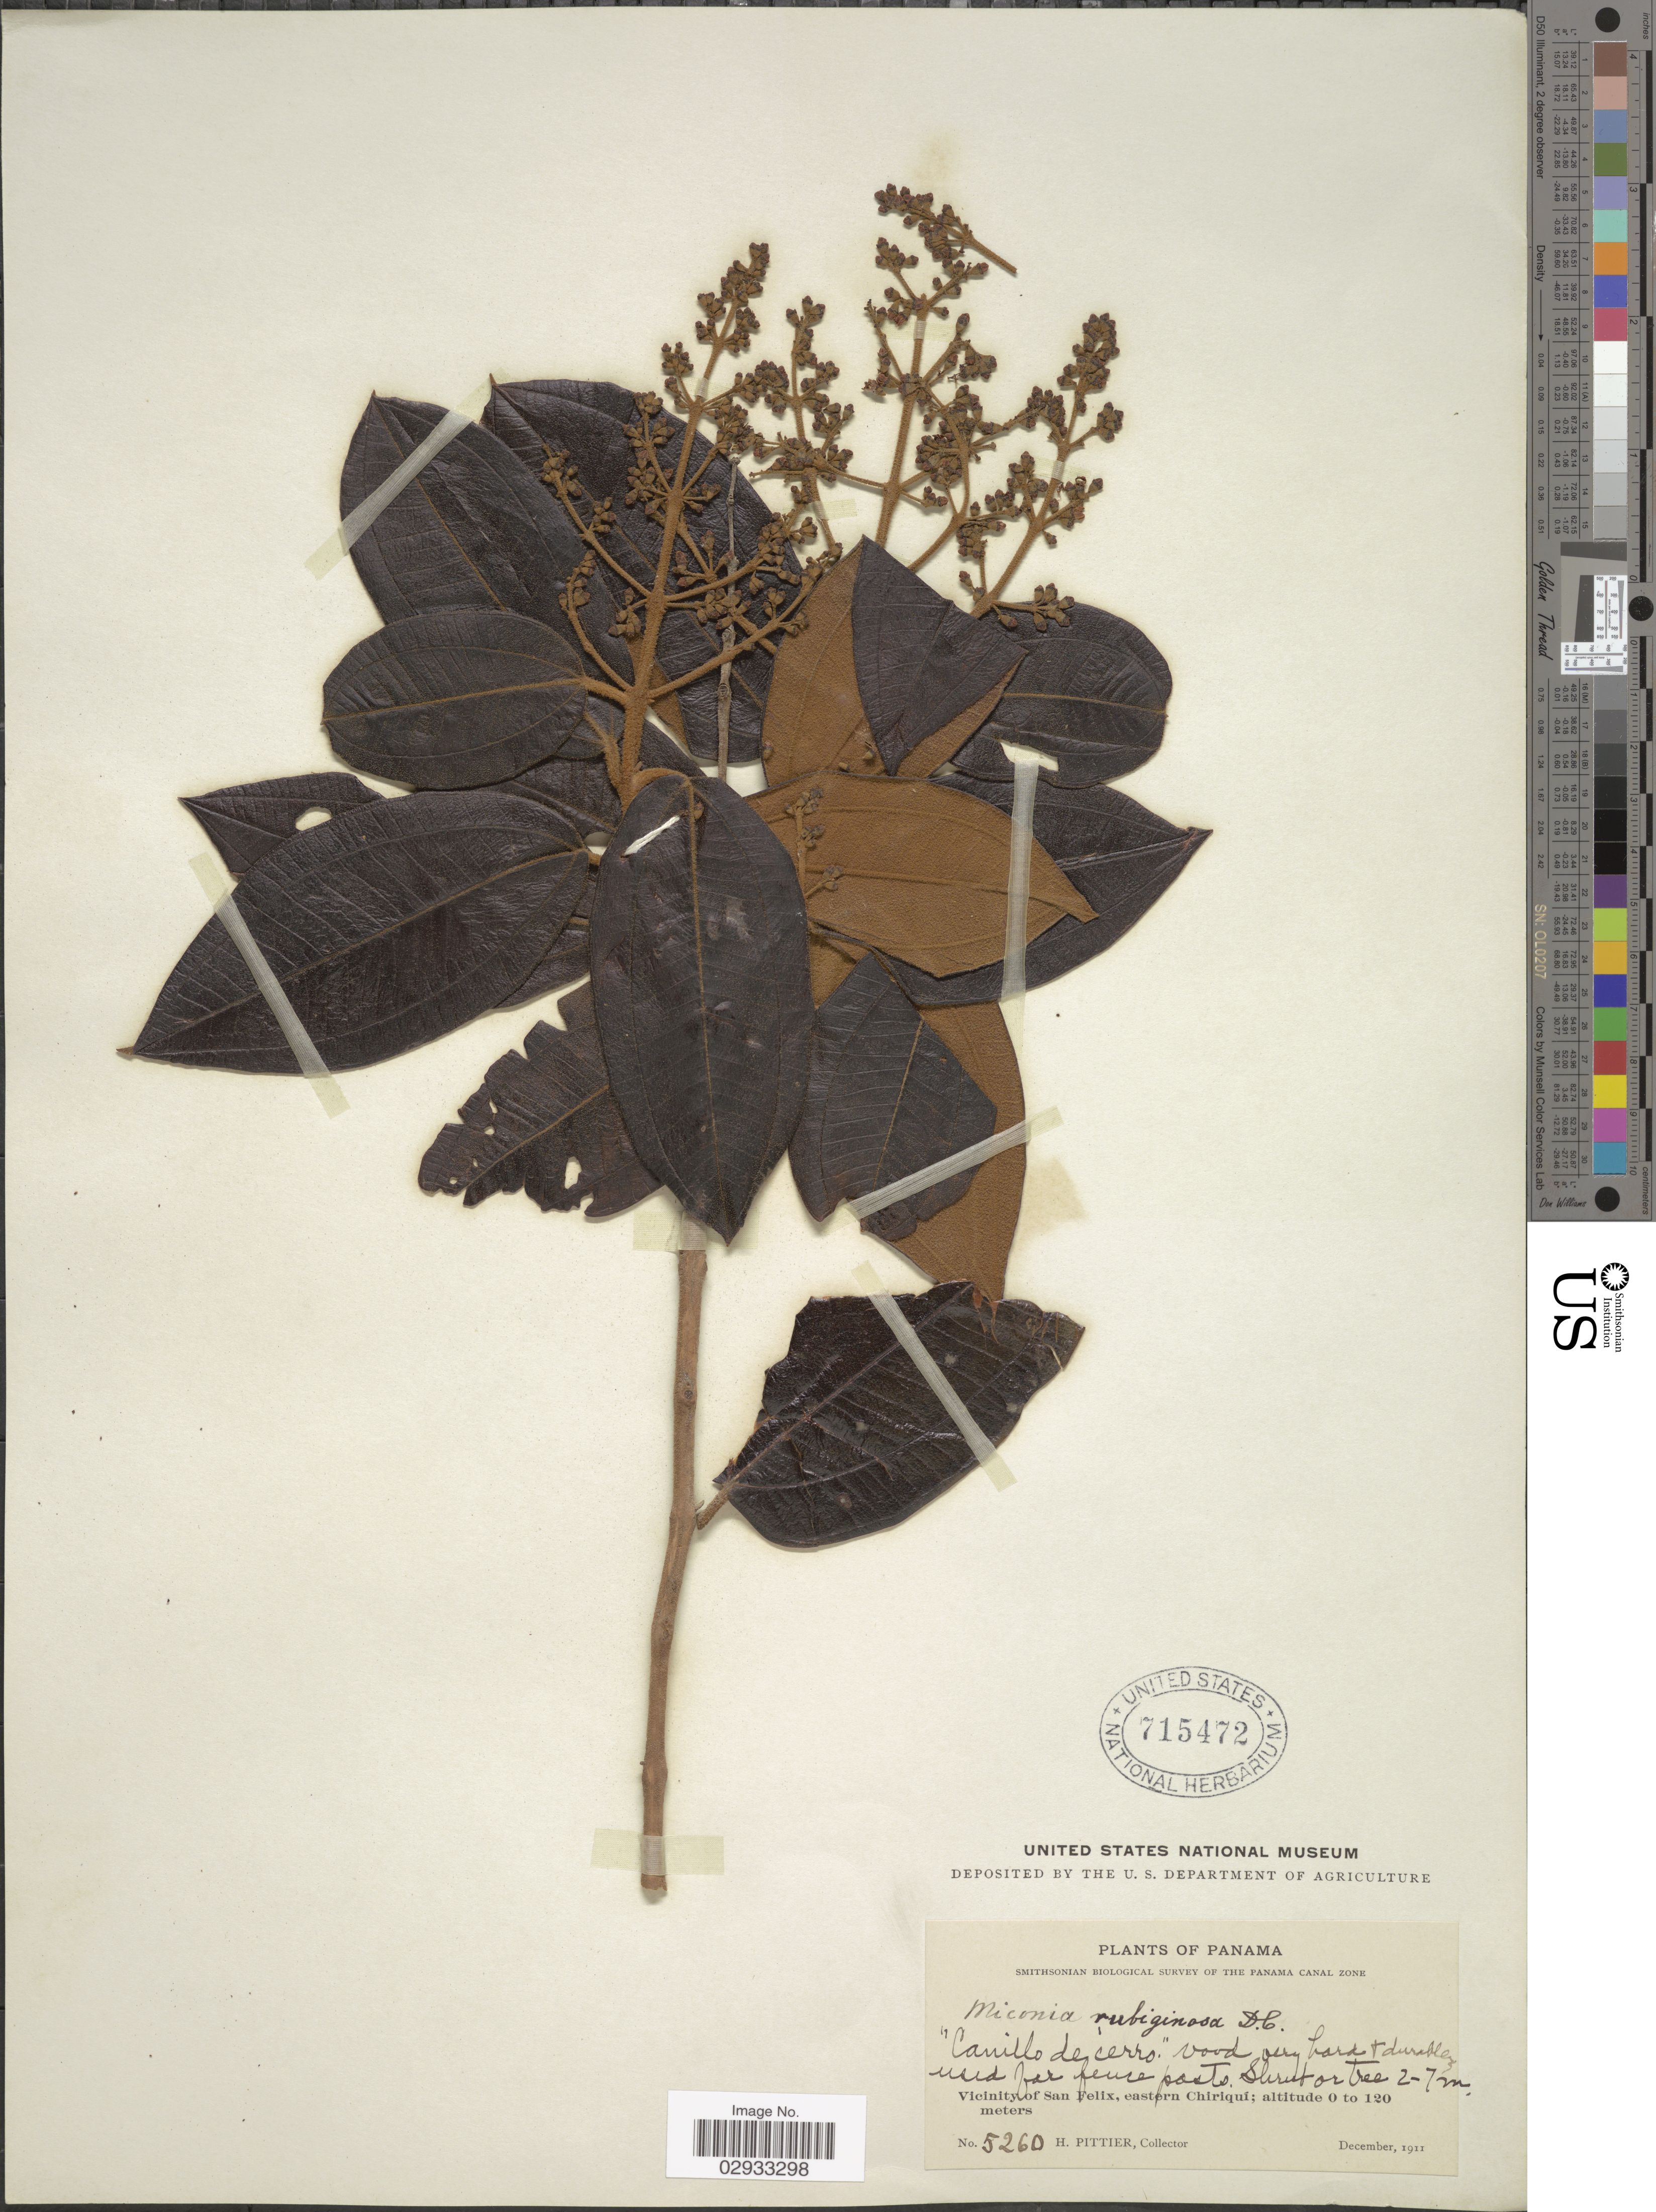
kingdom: Plantae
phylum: Tracheophyta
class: Magnoliopsida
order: Myrtales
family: Melastomataceae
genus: Miconia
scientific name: Miconia rubiginosa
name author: (Bonpl.) DC.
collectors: H. F. Pittier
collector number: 5260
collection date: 1911-12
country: Panama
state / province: Chiriqui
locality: Vicinity of San Felix, eastern Chiriquí.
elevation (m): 0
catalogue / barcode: US 715472